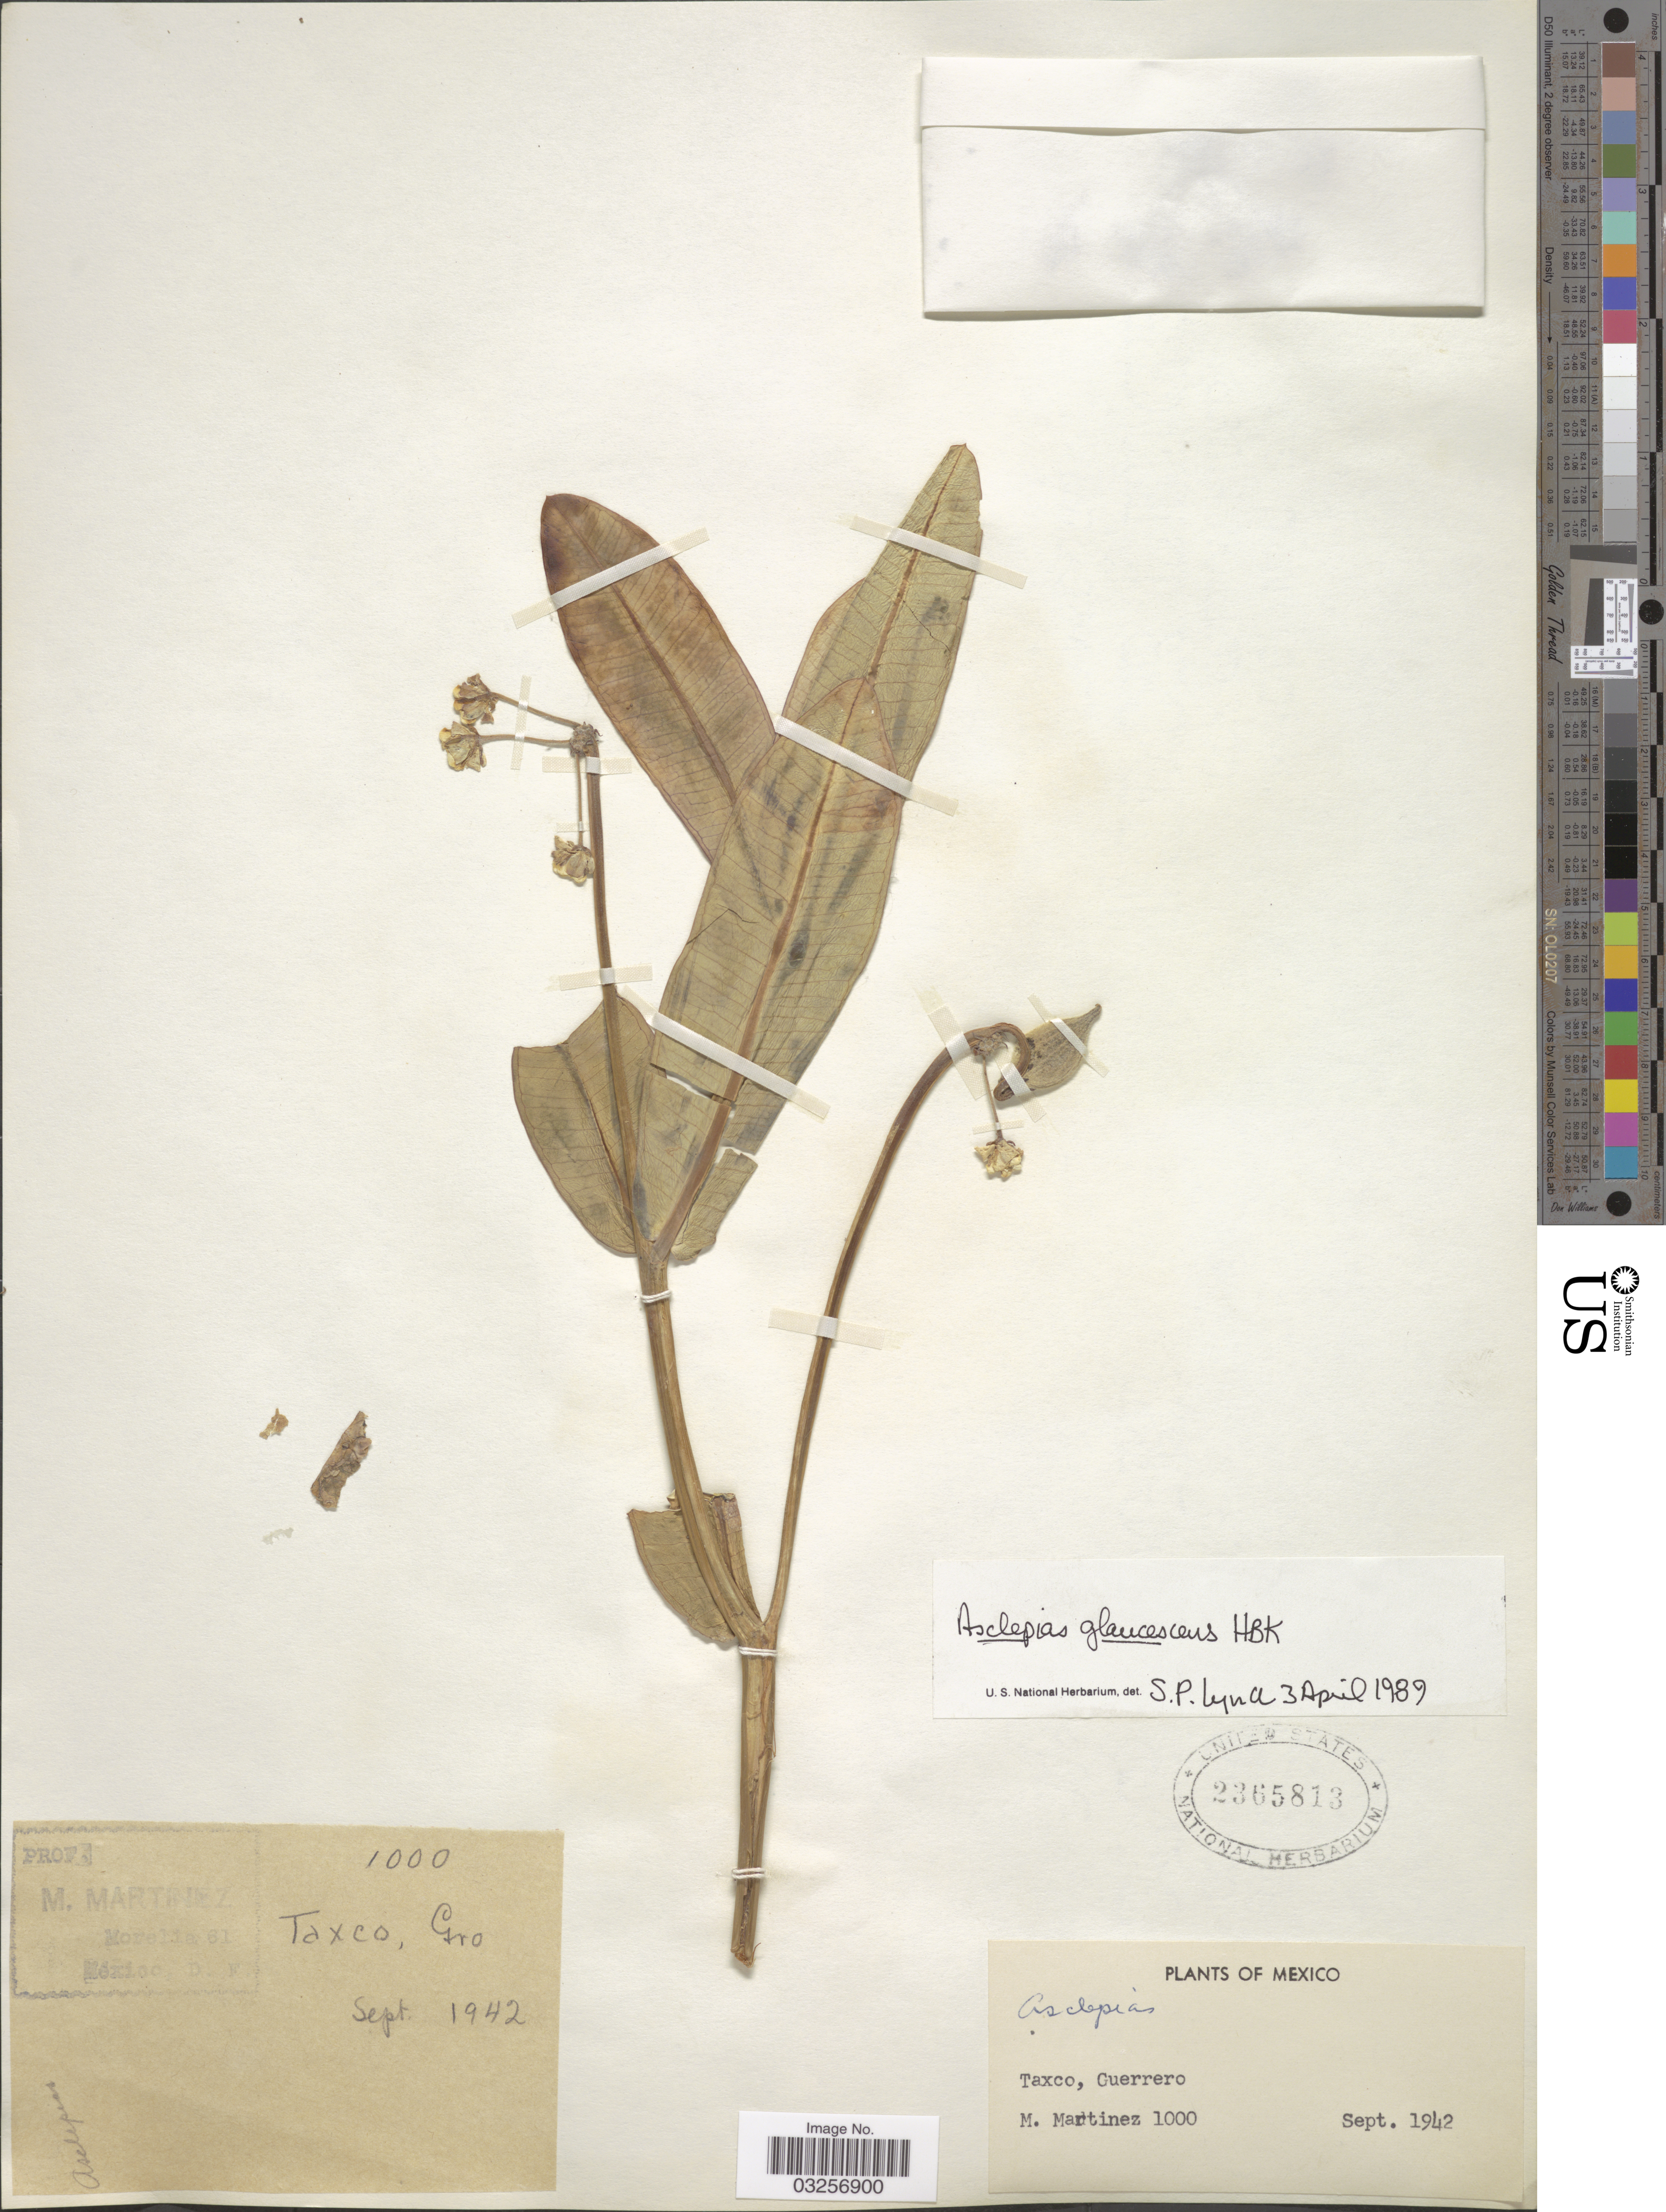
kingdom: Plantae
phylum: Tracheophyta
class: Magnoliopsida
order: Gentianales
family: Apocynaceae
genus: Asclepias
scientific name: Asclepias glaucescens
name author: Kunth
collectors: M. Martínez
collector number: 1000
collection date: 1942-09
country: Mexico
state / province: Guerrero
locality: Taxco.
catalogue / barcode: US 2365813